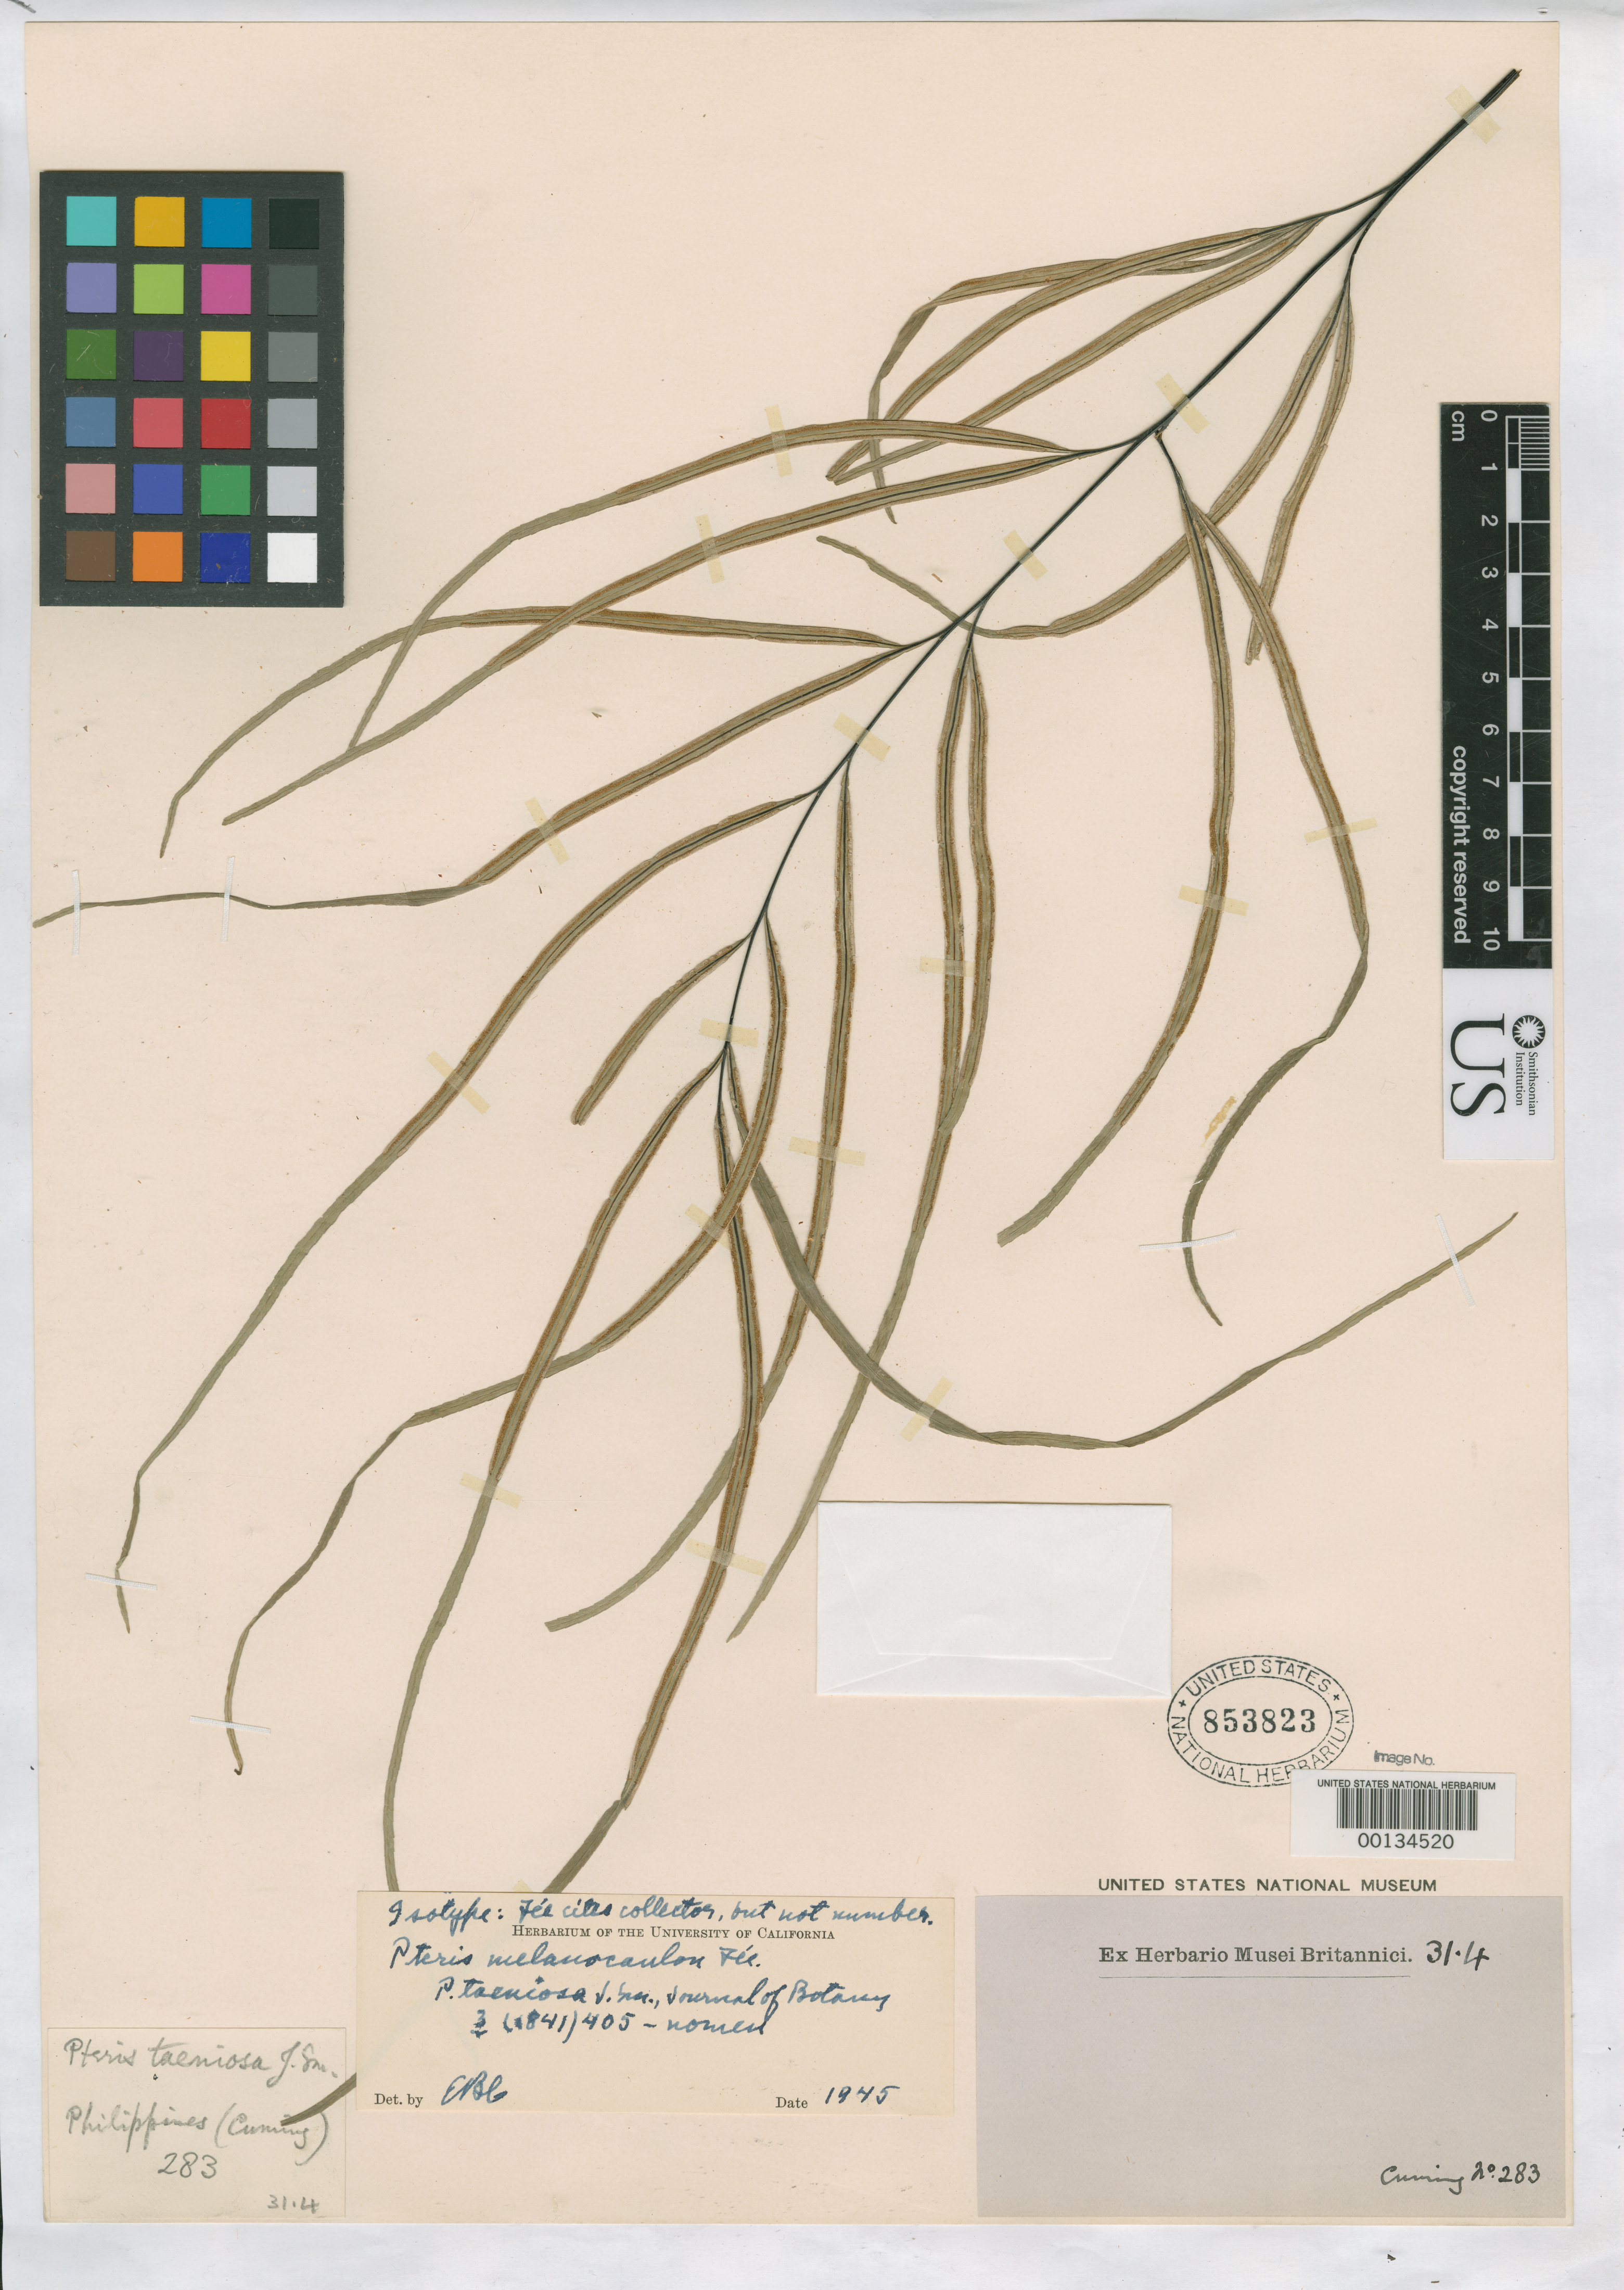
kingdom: Plantae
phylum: Tracheophyta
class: Polypodiopsida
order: Polypodiales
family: Pteridaceae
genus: Pteris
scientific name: Pteris melanocaulon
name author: Fée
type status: Type Collection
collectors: H. Cuming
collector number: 283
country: Philippines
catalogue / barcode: US 853823